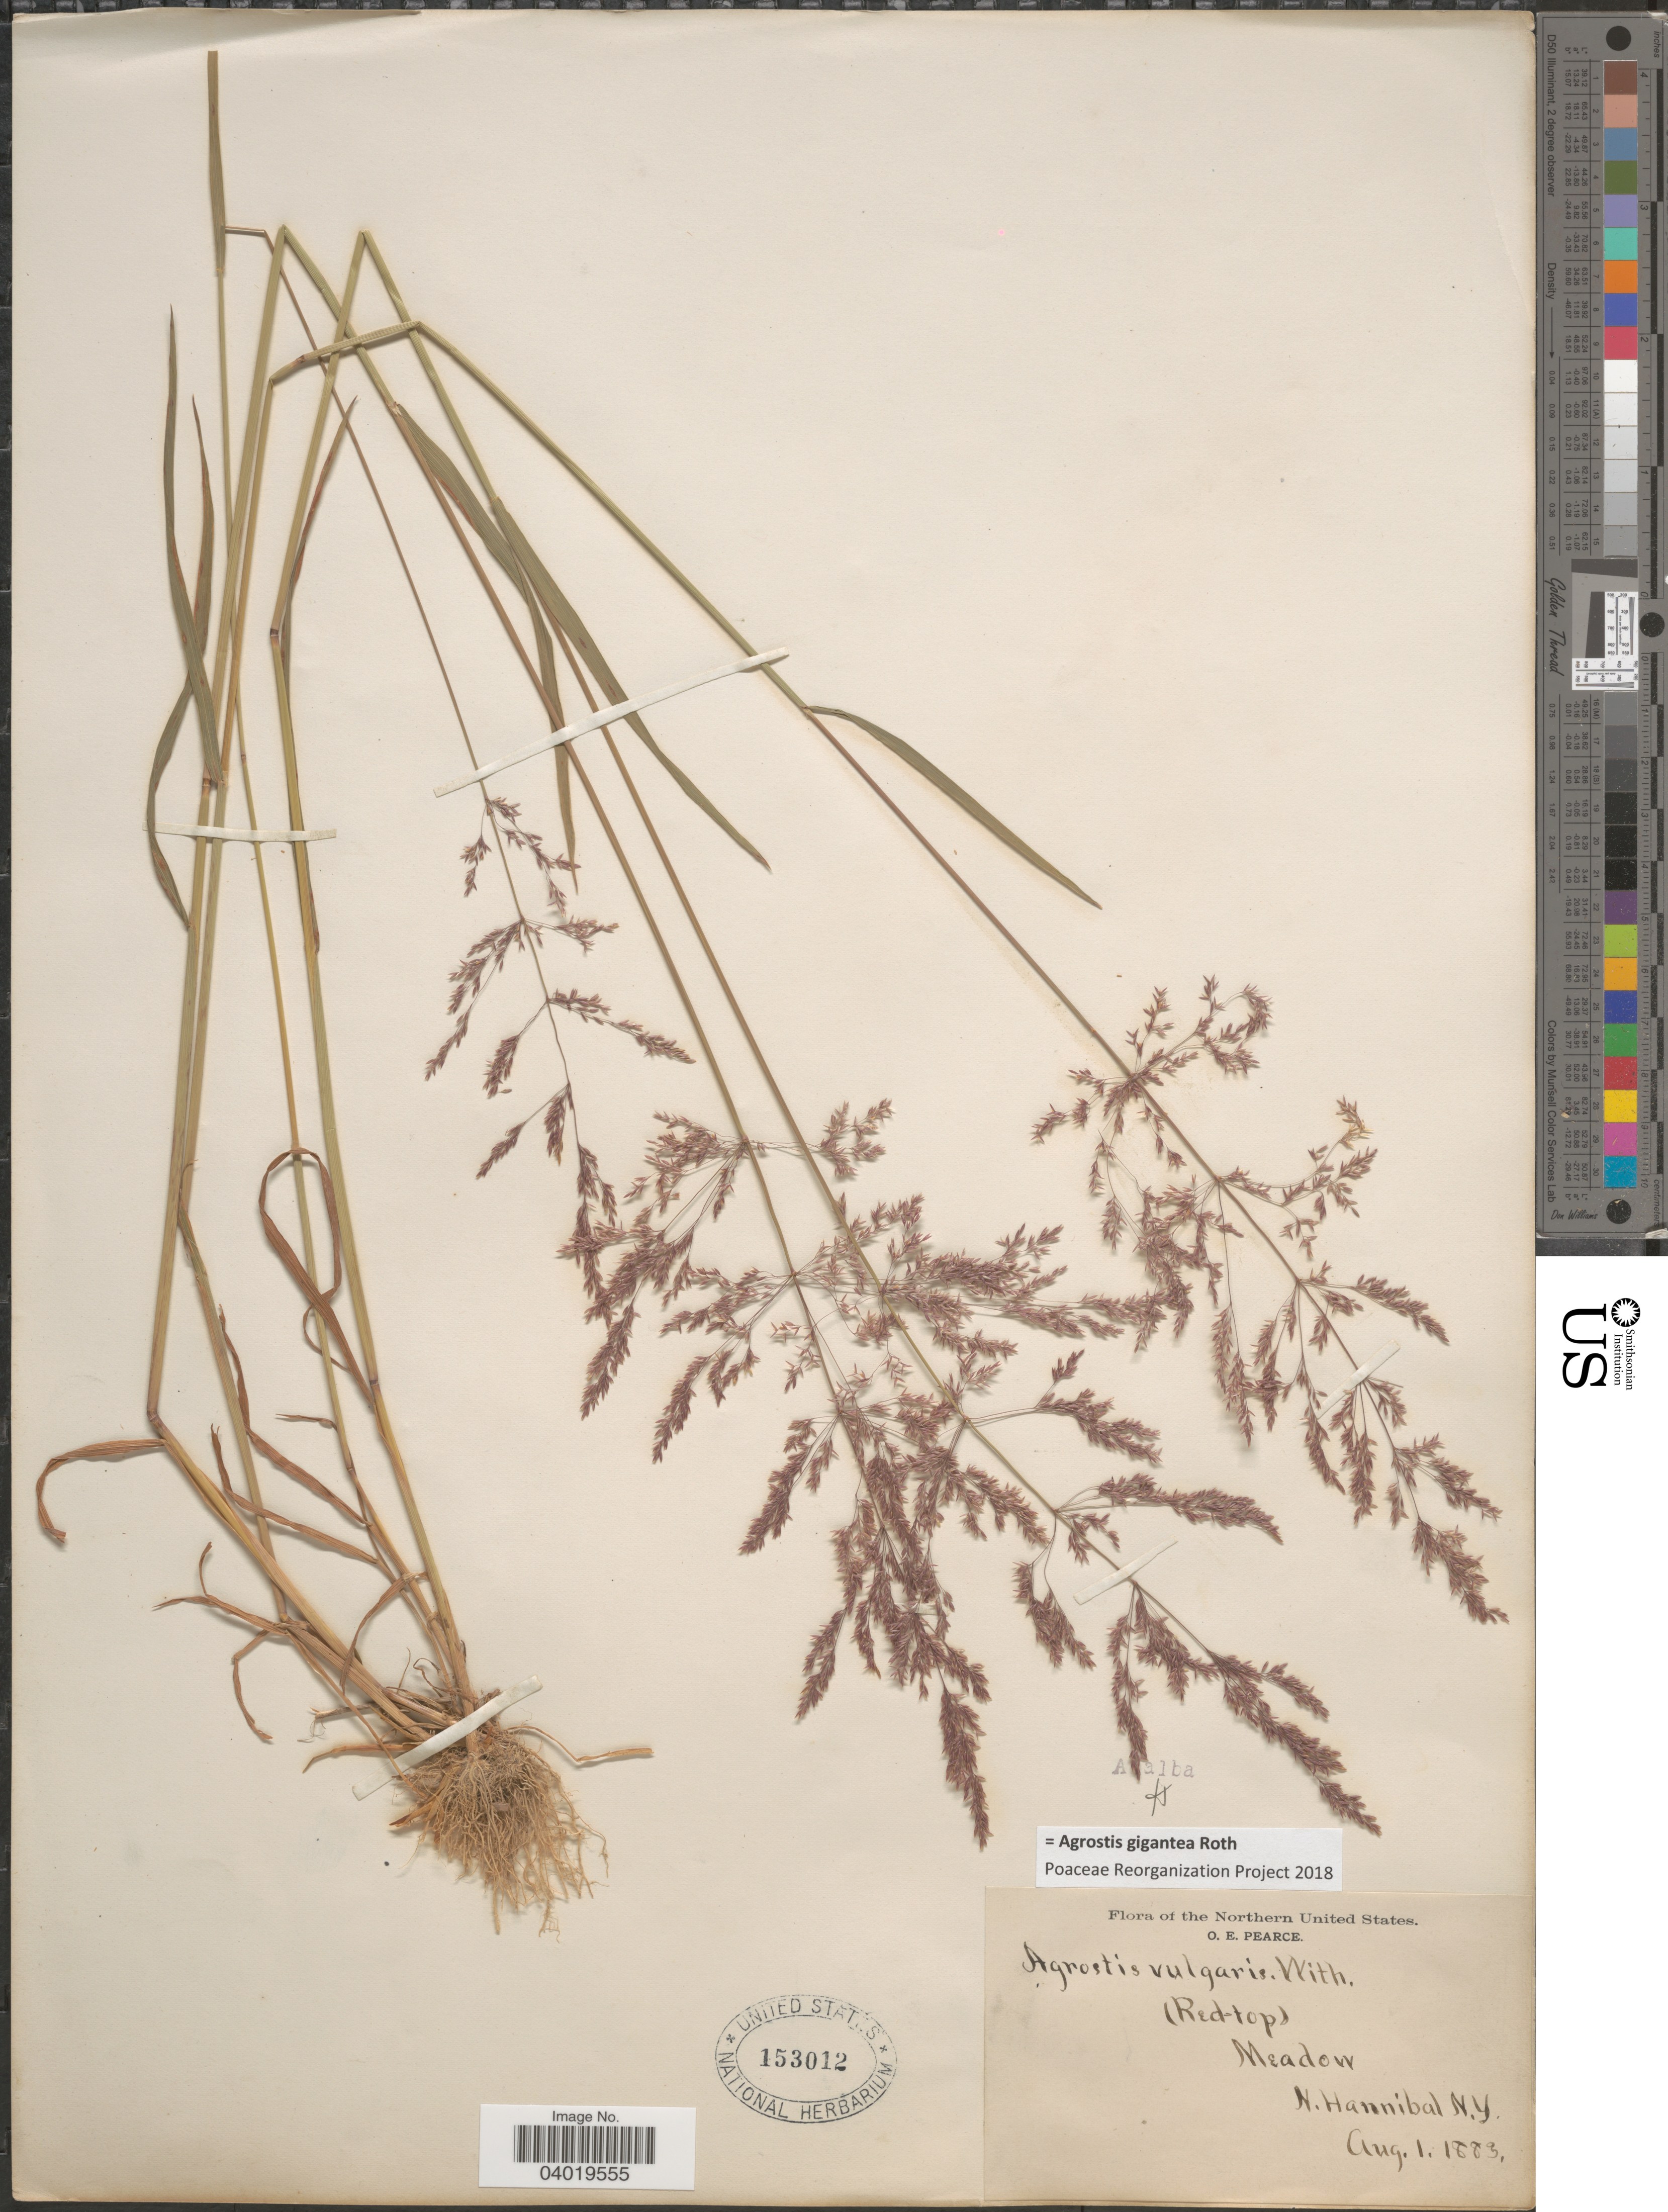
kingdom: Plantae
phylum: Tracheophyta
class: Liliopsida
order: Poales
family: Poaceae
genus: Agrostis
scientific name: Agrostis gigantea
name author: Roth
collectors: O. E. Pearce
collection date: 1883-08-01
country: United States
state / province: New York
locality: Northern United States. Meadow. N. Hannibal. N.Y.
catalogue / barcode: US 153012